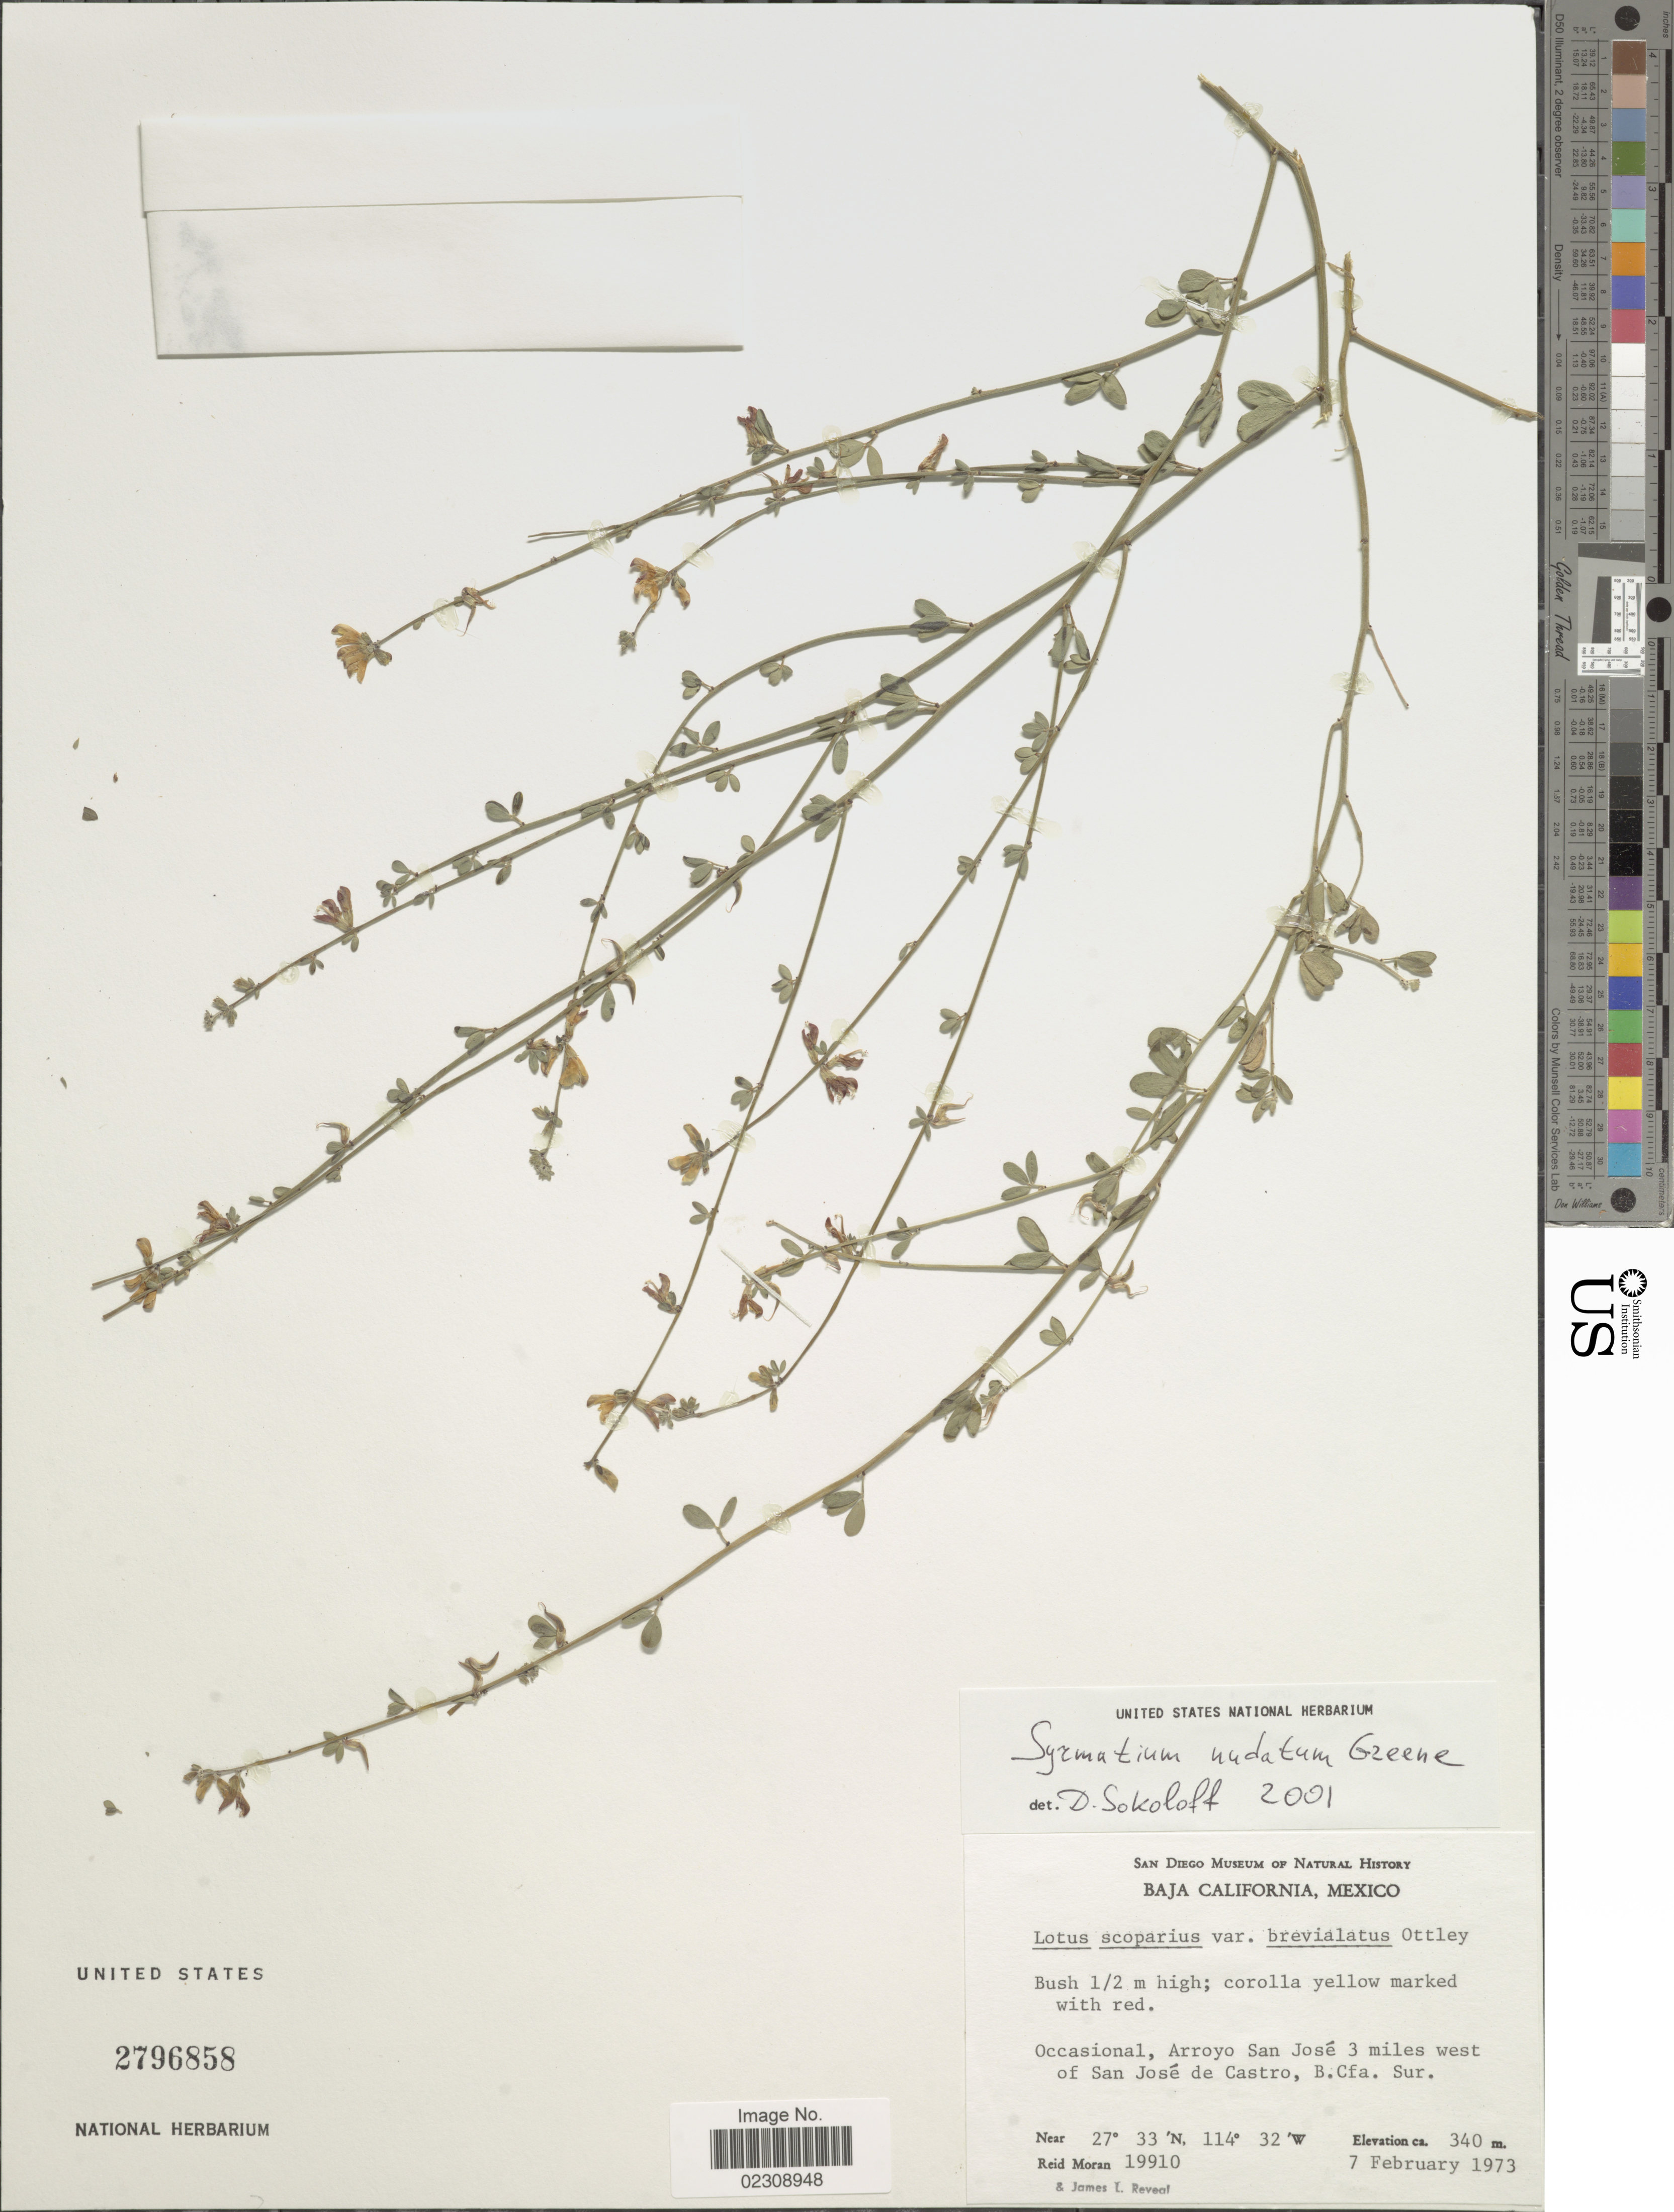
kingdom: Plantae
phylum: Tracheophyta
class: Magnoliopsida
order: Fabales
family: Fabaceae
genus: Syrmatium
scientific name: Syrmatium nudatum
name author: Greene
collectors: R. V. Moran & J. L. Reveal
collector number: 19910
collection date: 1973-02-07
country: Mexico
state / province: Baja California Sur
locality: Occasional, Arroyo San José 3 miles west of San José de Castro, B. Cfa. Sur.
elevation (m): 340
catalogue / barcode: US 2796858